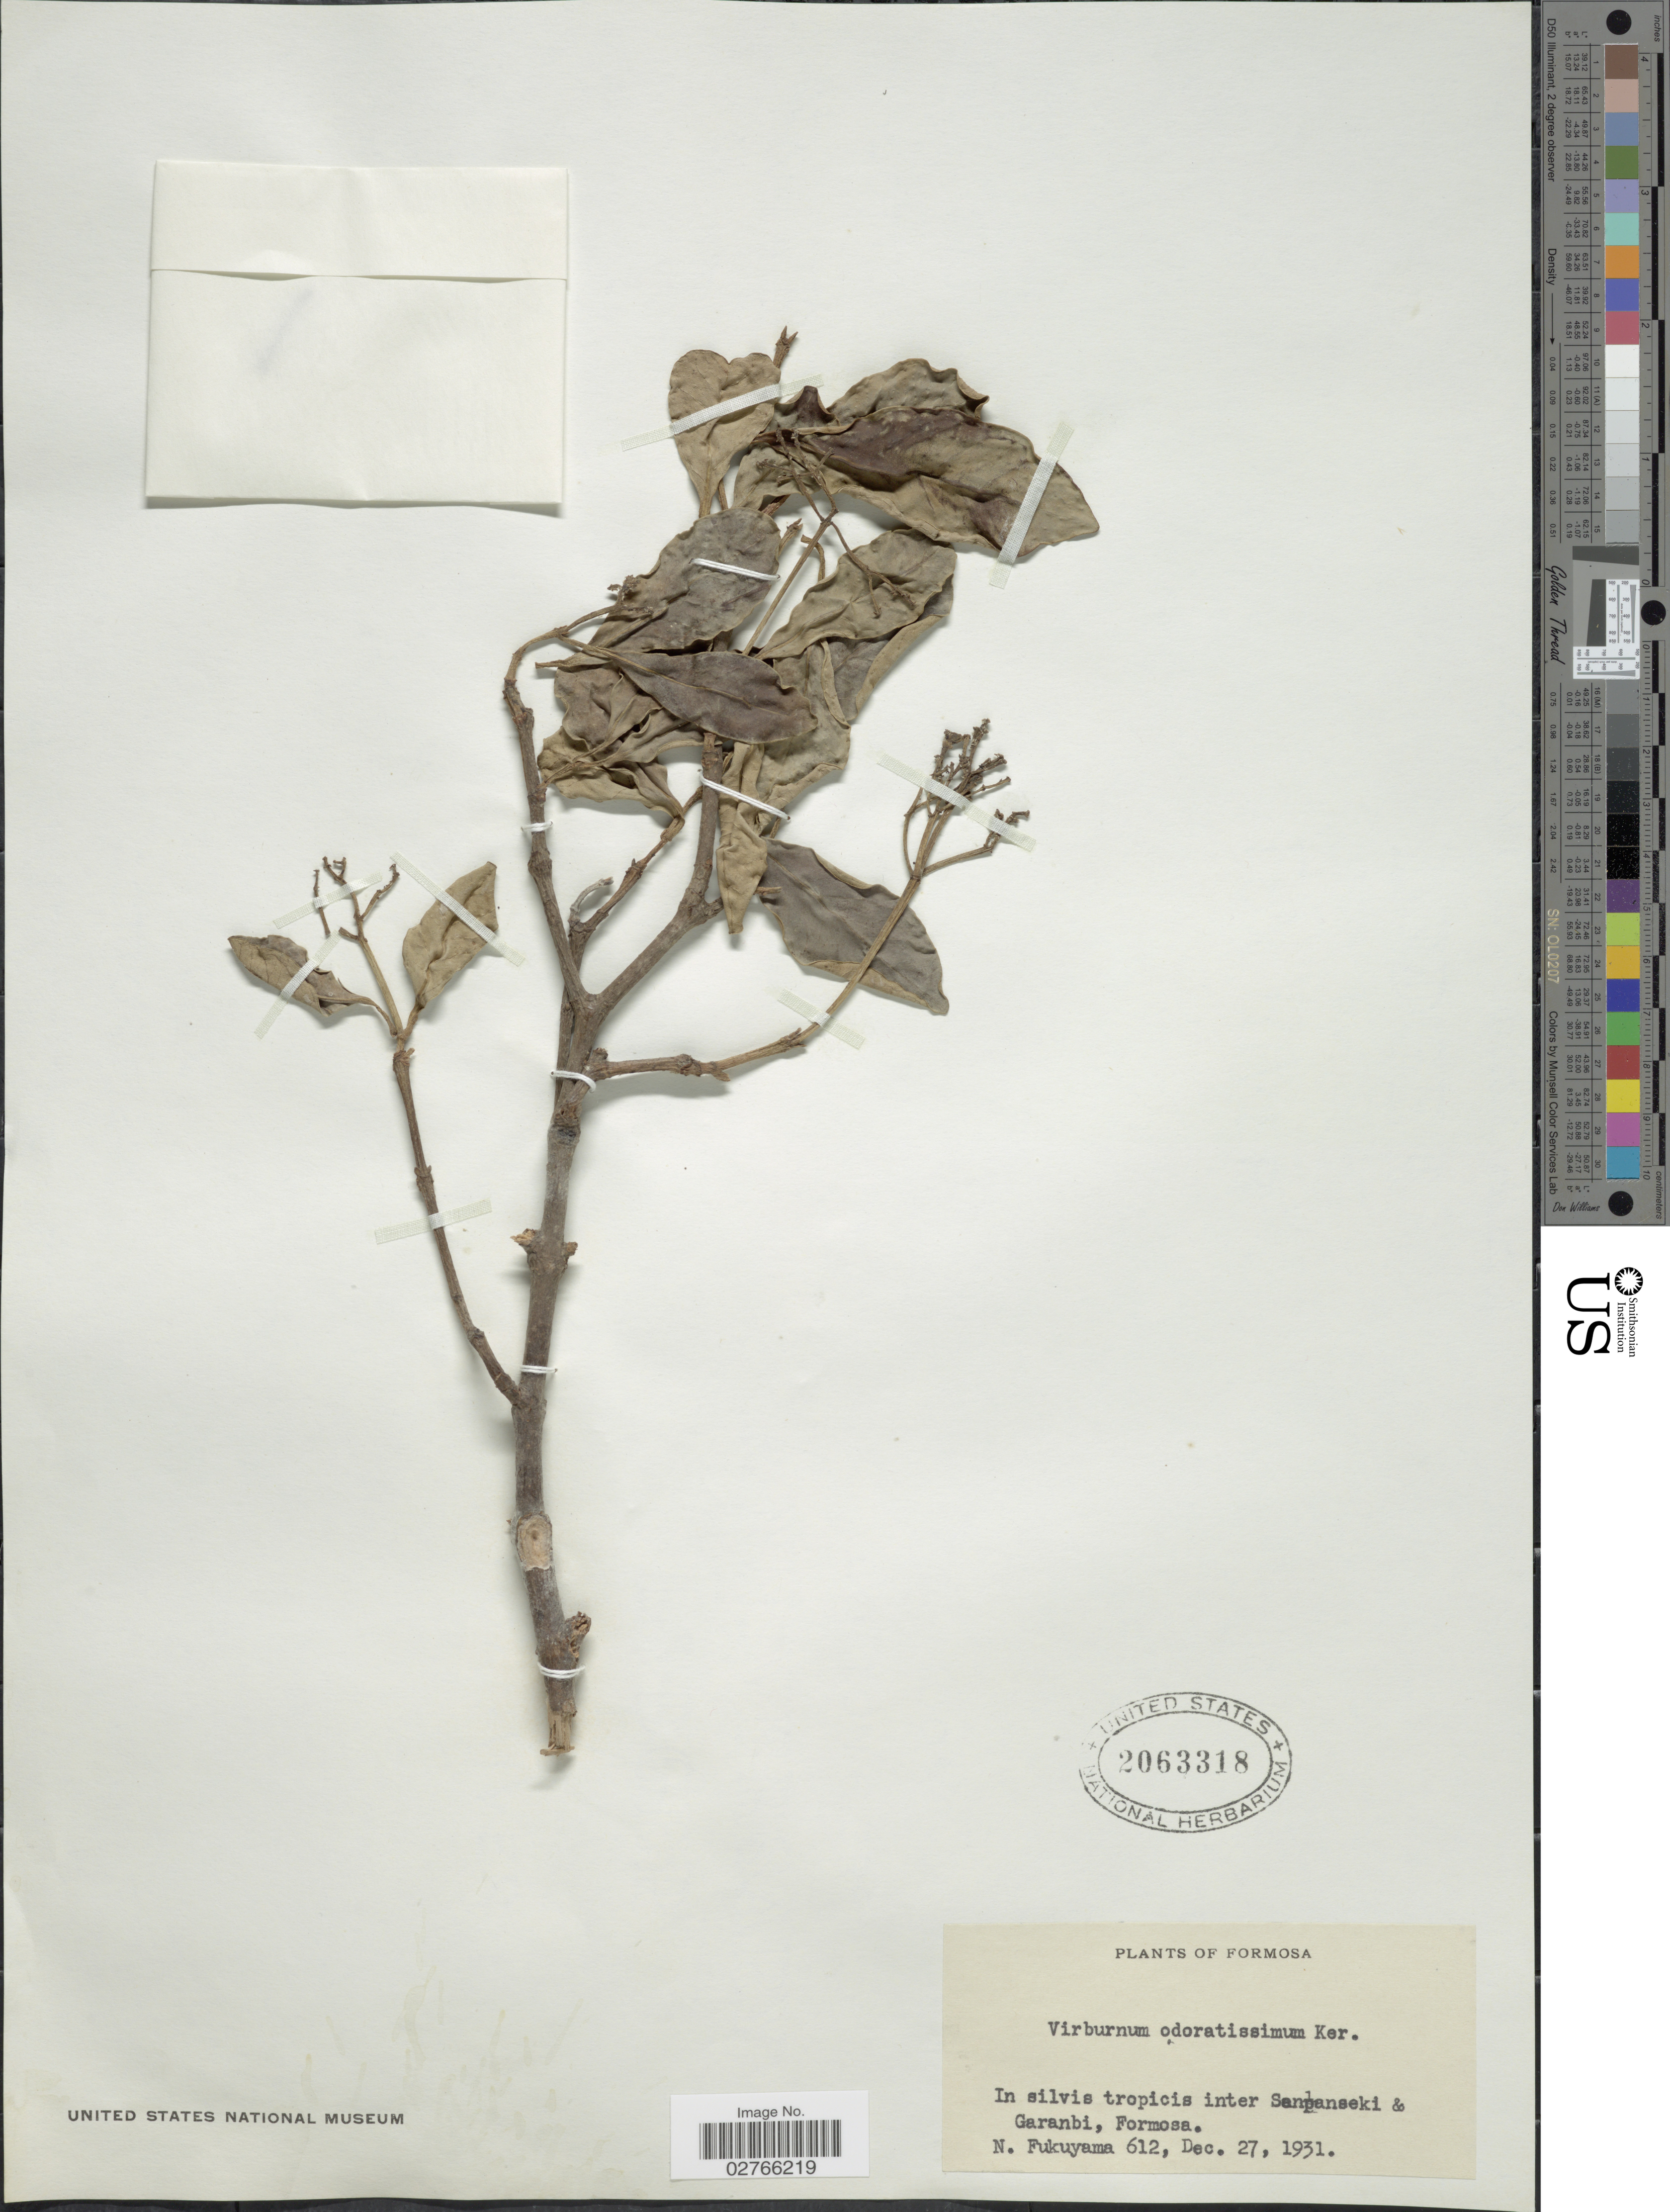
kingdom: Plantae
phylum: Tracheophyta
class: Magnoliopsida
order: Dipsacales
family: Viburnaceae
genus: Viburnum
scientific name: Viburnum odoratissimum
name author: Ker Gawl.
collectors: N. Fukuyama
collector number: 612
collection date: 1931-12-27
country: Taiwan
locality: In silvis tropicis inter Sanlanseki [interpreted] & Garanbi, Formosa.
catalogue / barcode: US 2063318